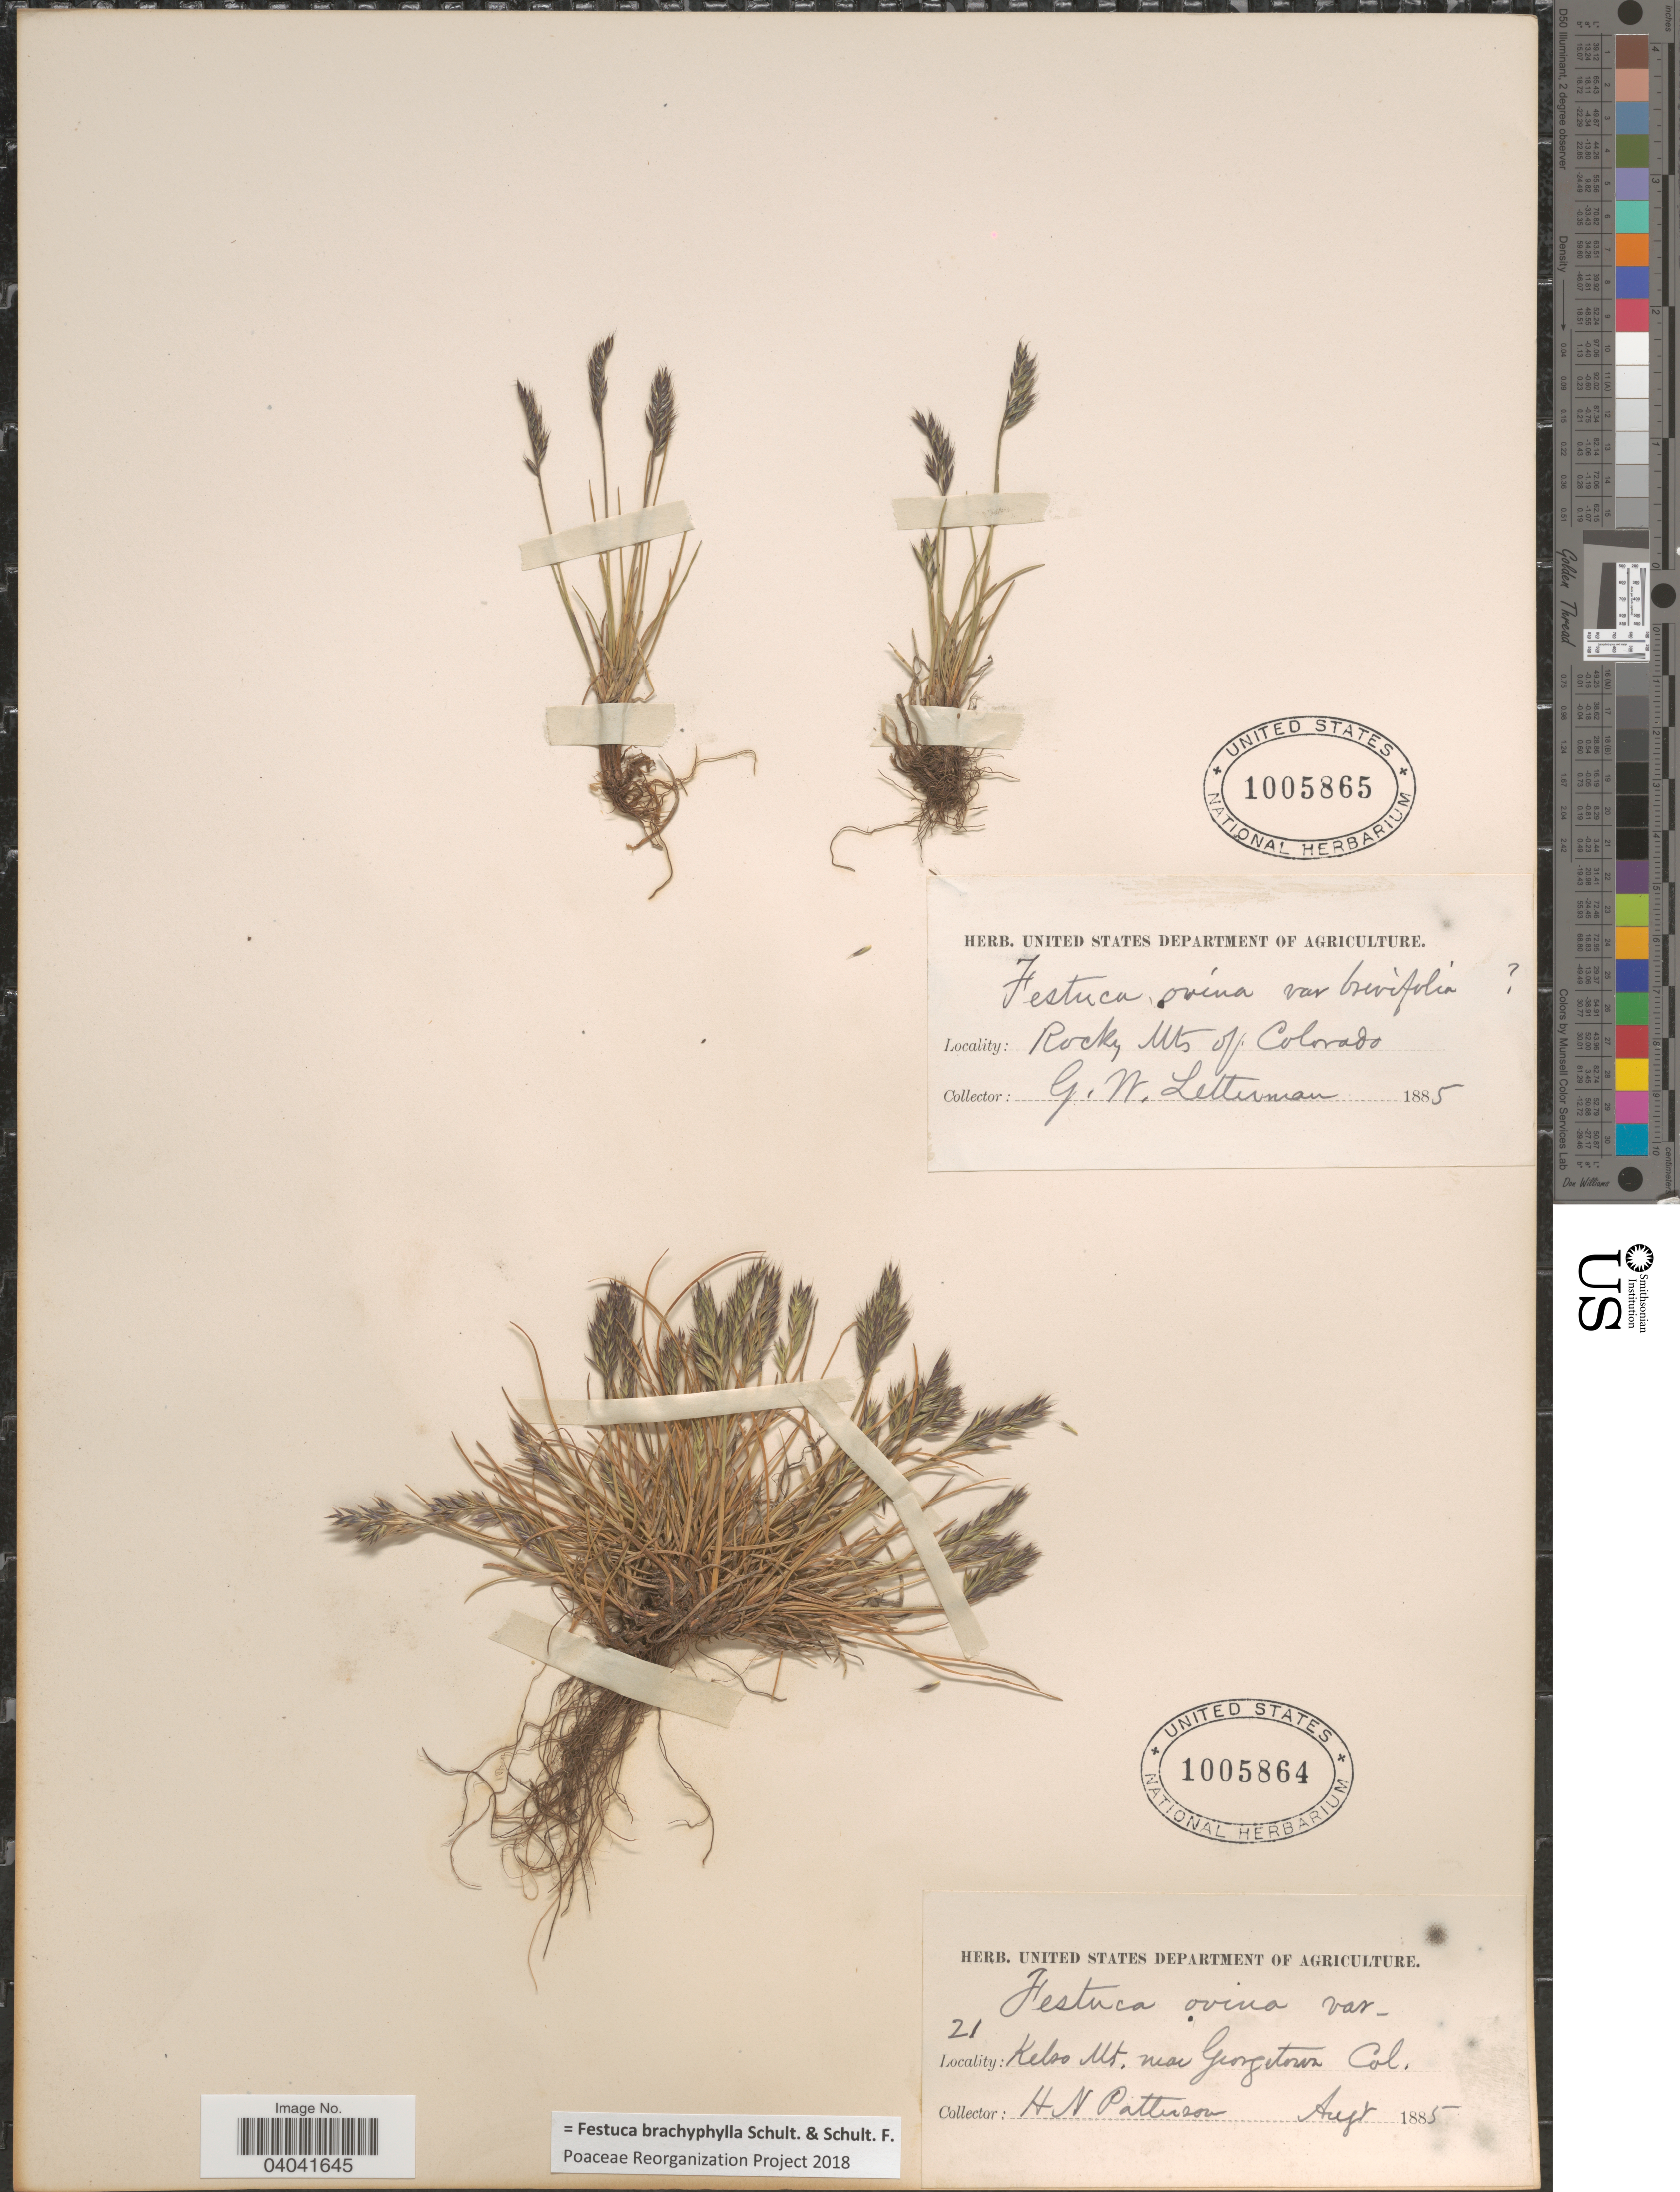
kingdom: Plantae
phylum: Tracheophyta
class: Liliopsida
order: Poales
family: Poaceae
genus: Festuca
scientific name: Festuca brachyphylla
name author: Schult. & Schult. f.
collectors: G. W. Letterman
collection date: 1885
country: United States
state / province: Colorado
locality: Rocky Mts of Colorado.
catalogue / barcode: US 1005865-2